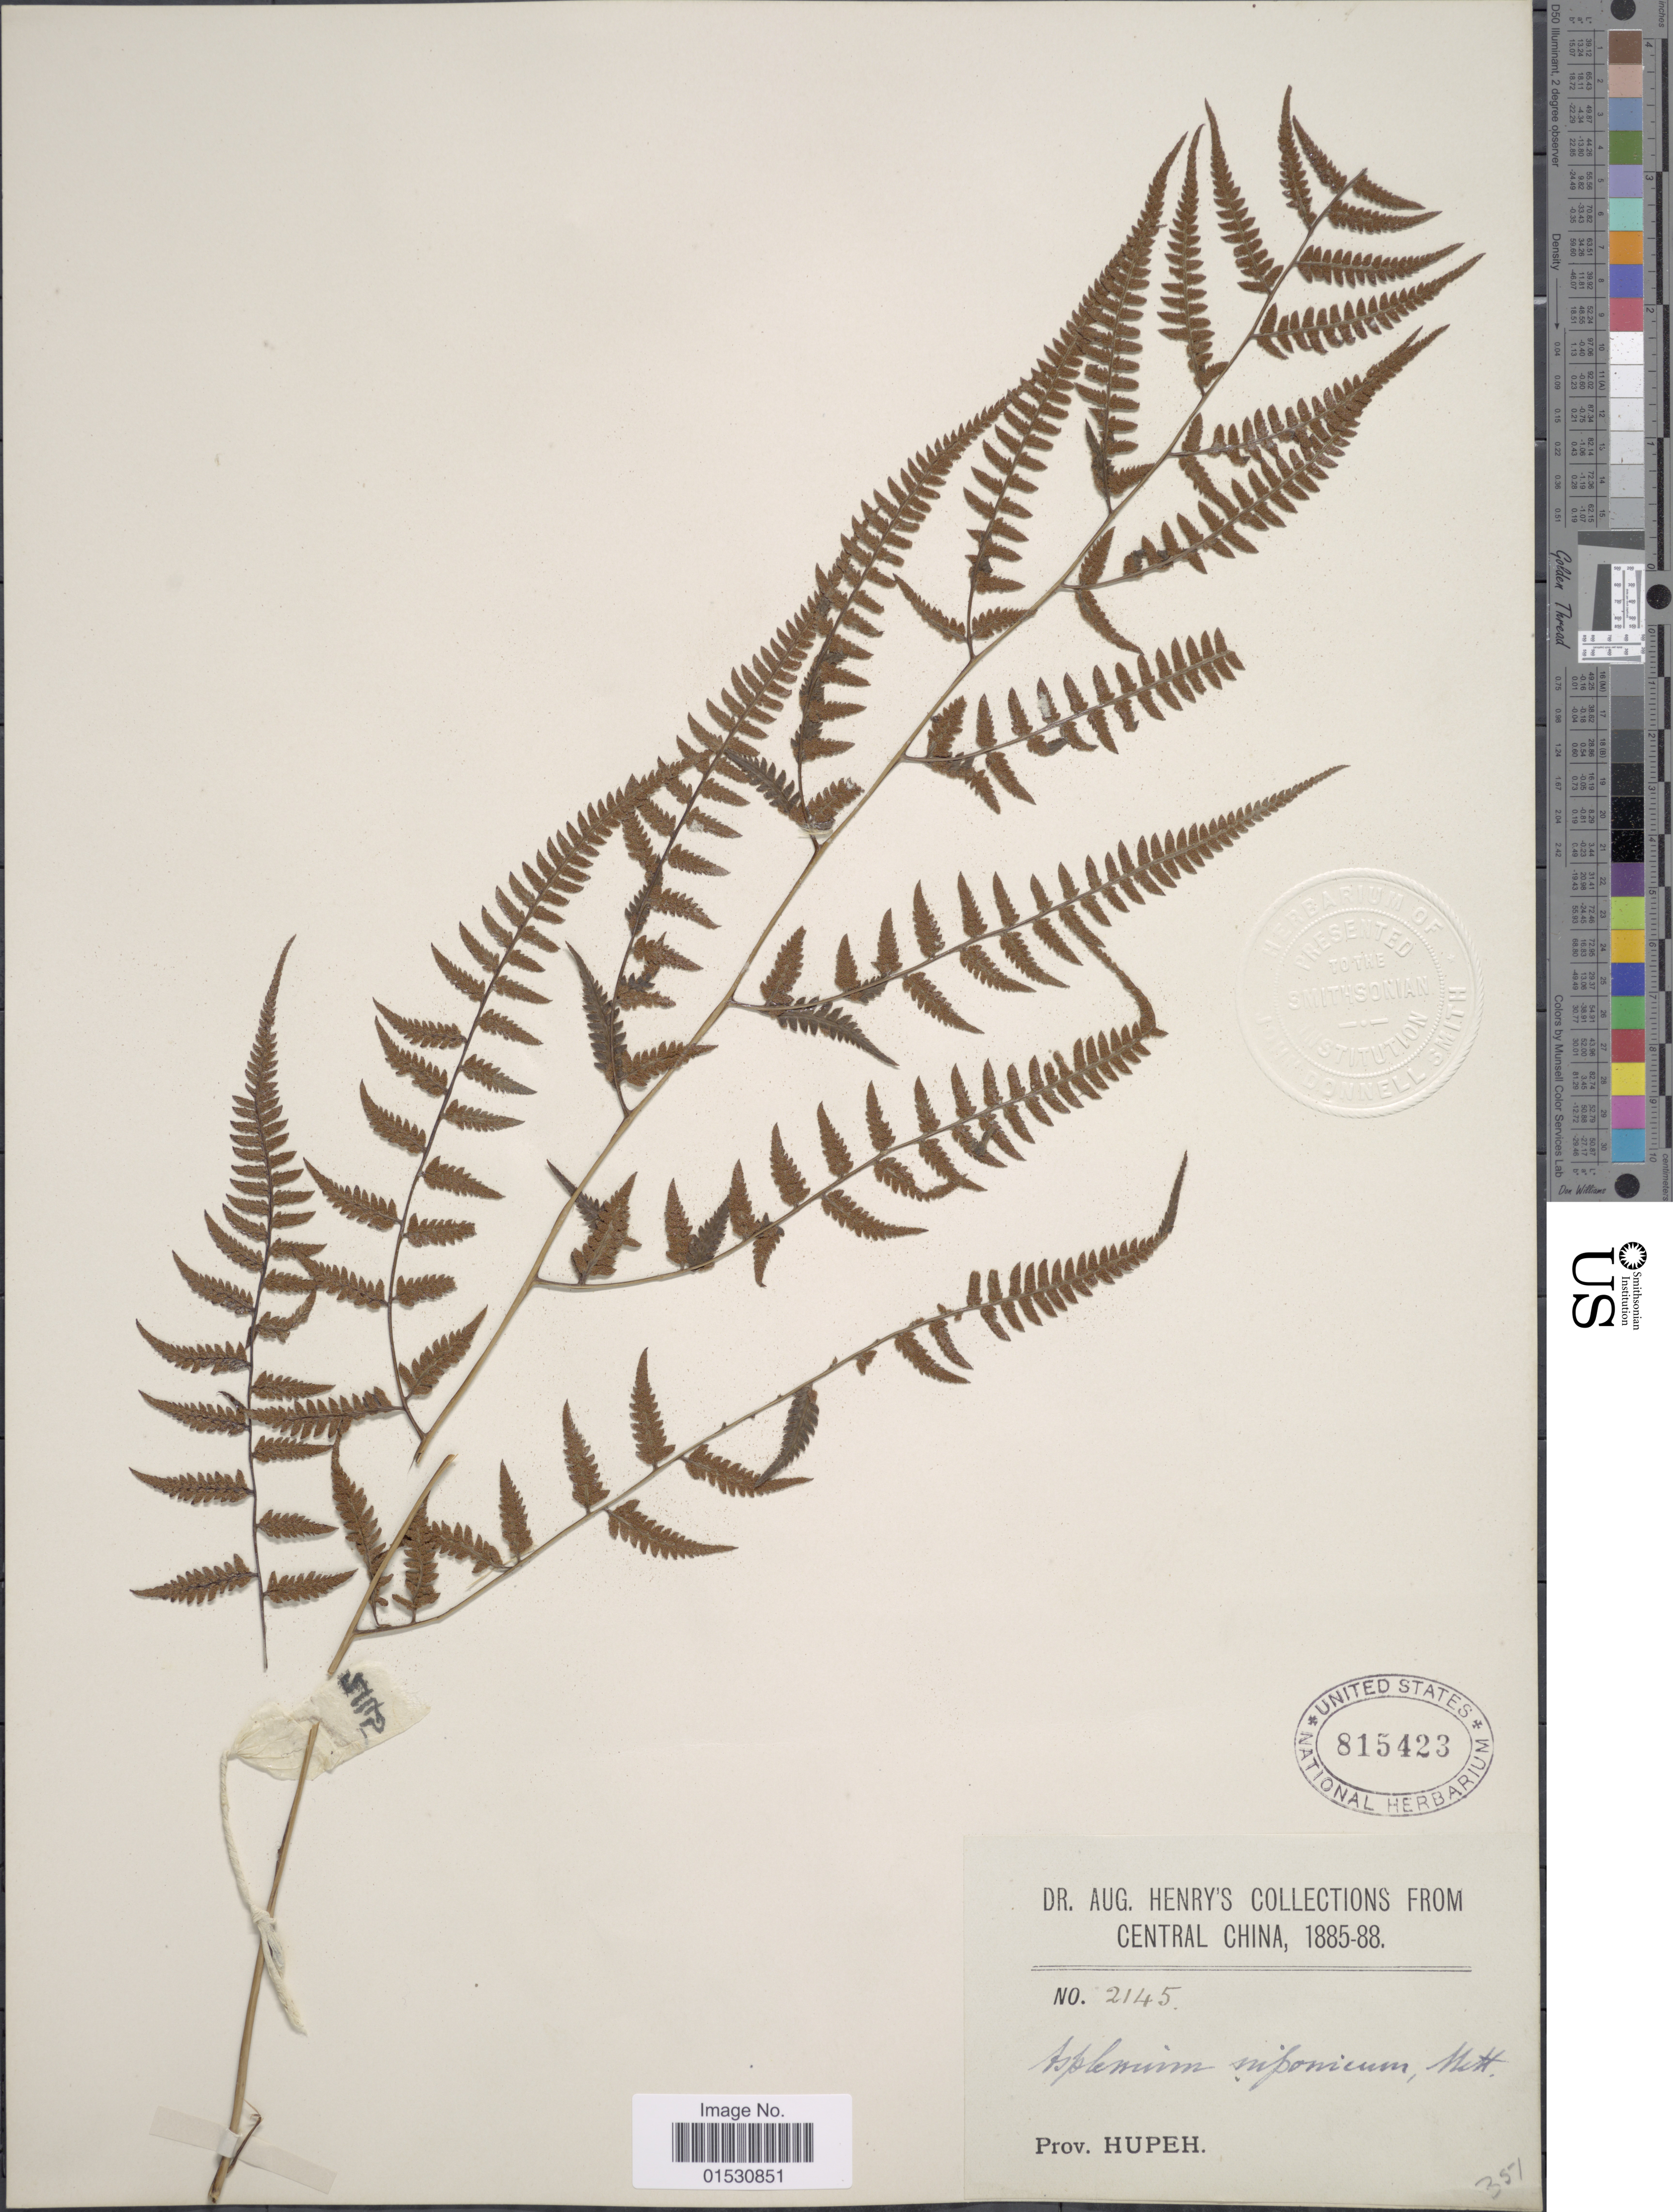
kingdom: Plantae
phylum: Tracheophyta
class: Polypodiopsida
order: Polypodiales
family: Athyriaceae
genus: Athyrium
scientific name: Athyrium nipponicum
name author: (Mett.) Hance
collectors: A. Henry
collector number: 2145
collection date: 1885/1888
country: China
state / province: Hubei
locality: Central China. Prov. Hupeh.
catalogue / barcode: US 815423